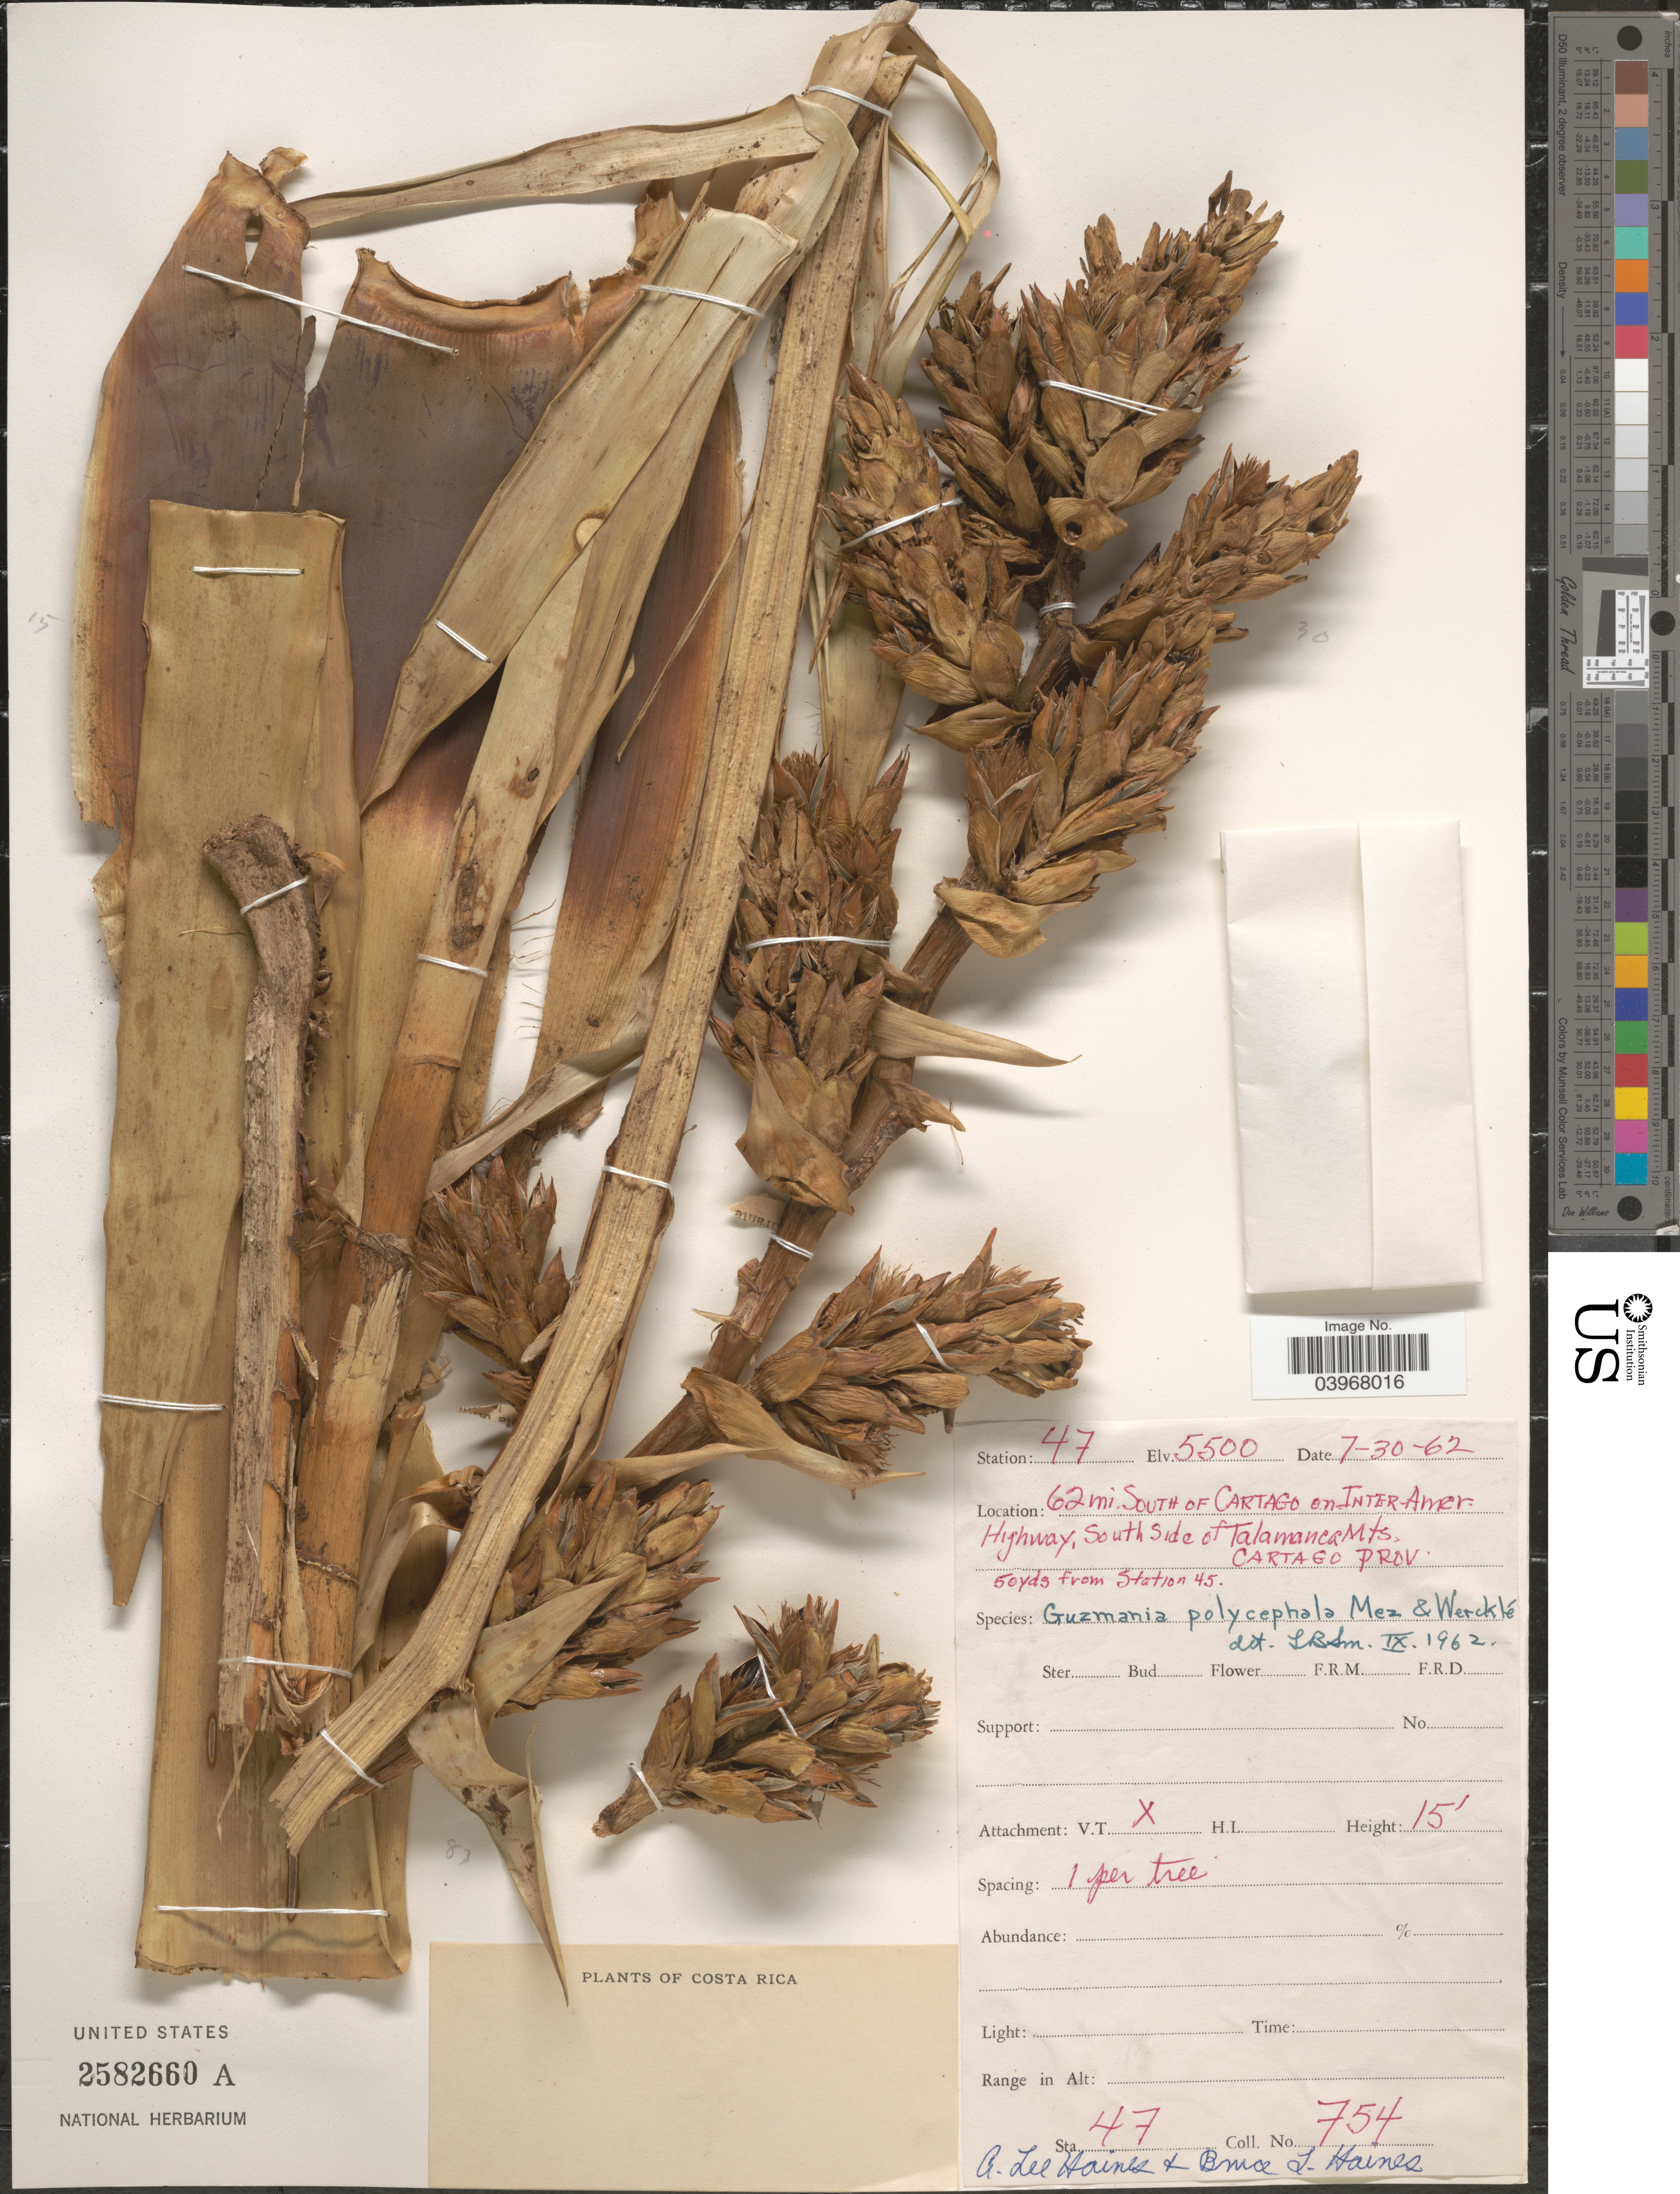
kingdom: Plantae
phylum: Tracheophyta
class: Liliopsida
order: Poales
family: Bromeliaceae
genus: Guzmania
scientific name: Guzmania polycephala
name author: Mez & Wercklé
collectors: A. L. Haines & B. L. Haines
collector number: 754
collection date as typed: Transcribed d/m/y: 30/7/62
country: Costa Rica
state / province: Cartago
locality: Station: 47. 62 mi. South of Cartago on Inter-Amer. Highway, South Side of Talamanca Mts. 50 yds from Station 45.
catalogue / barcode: US 2582660A